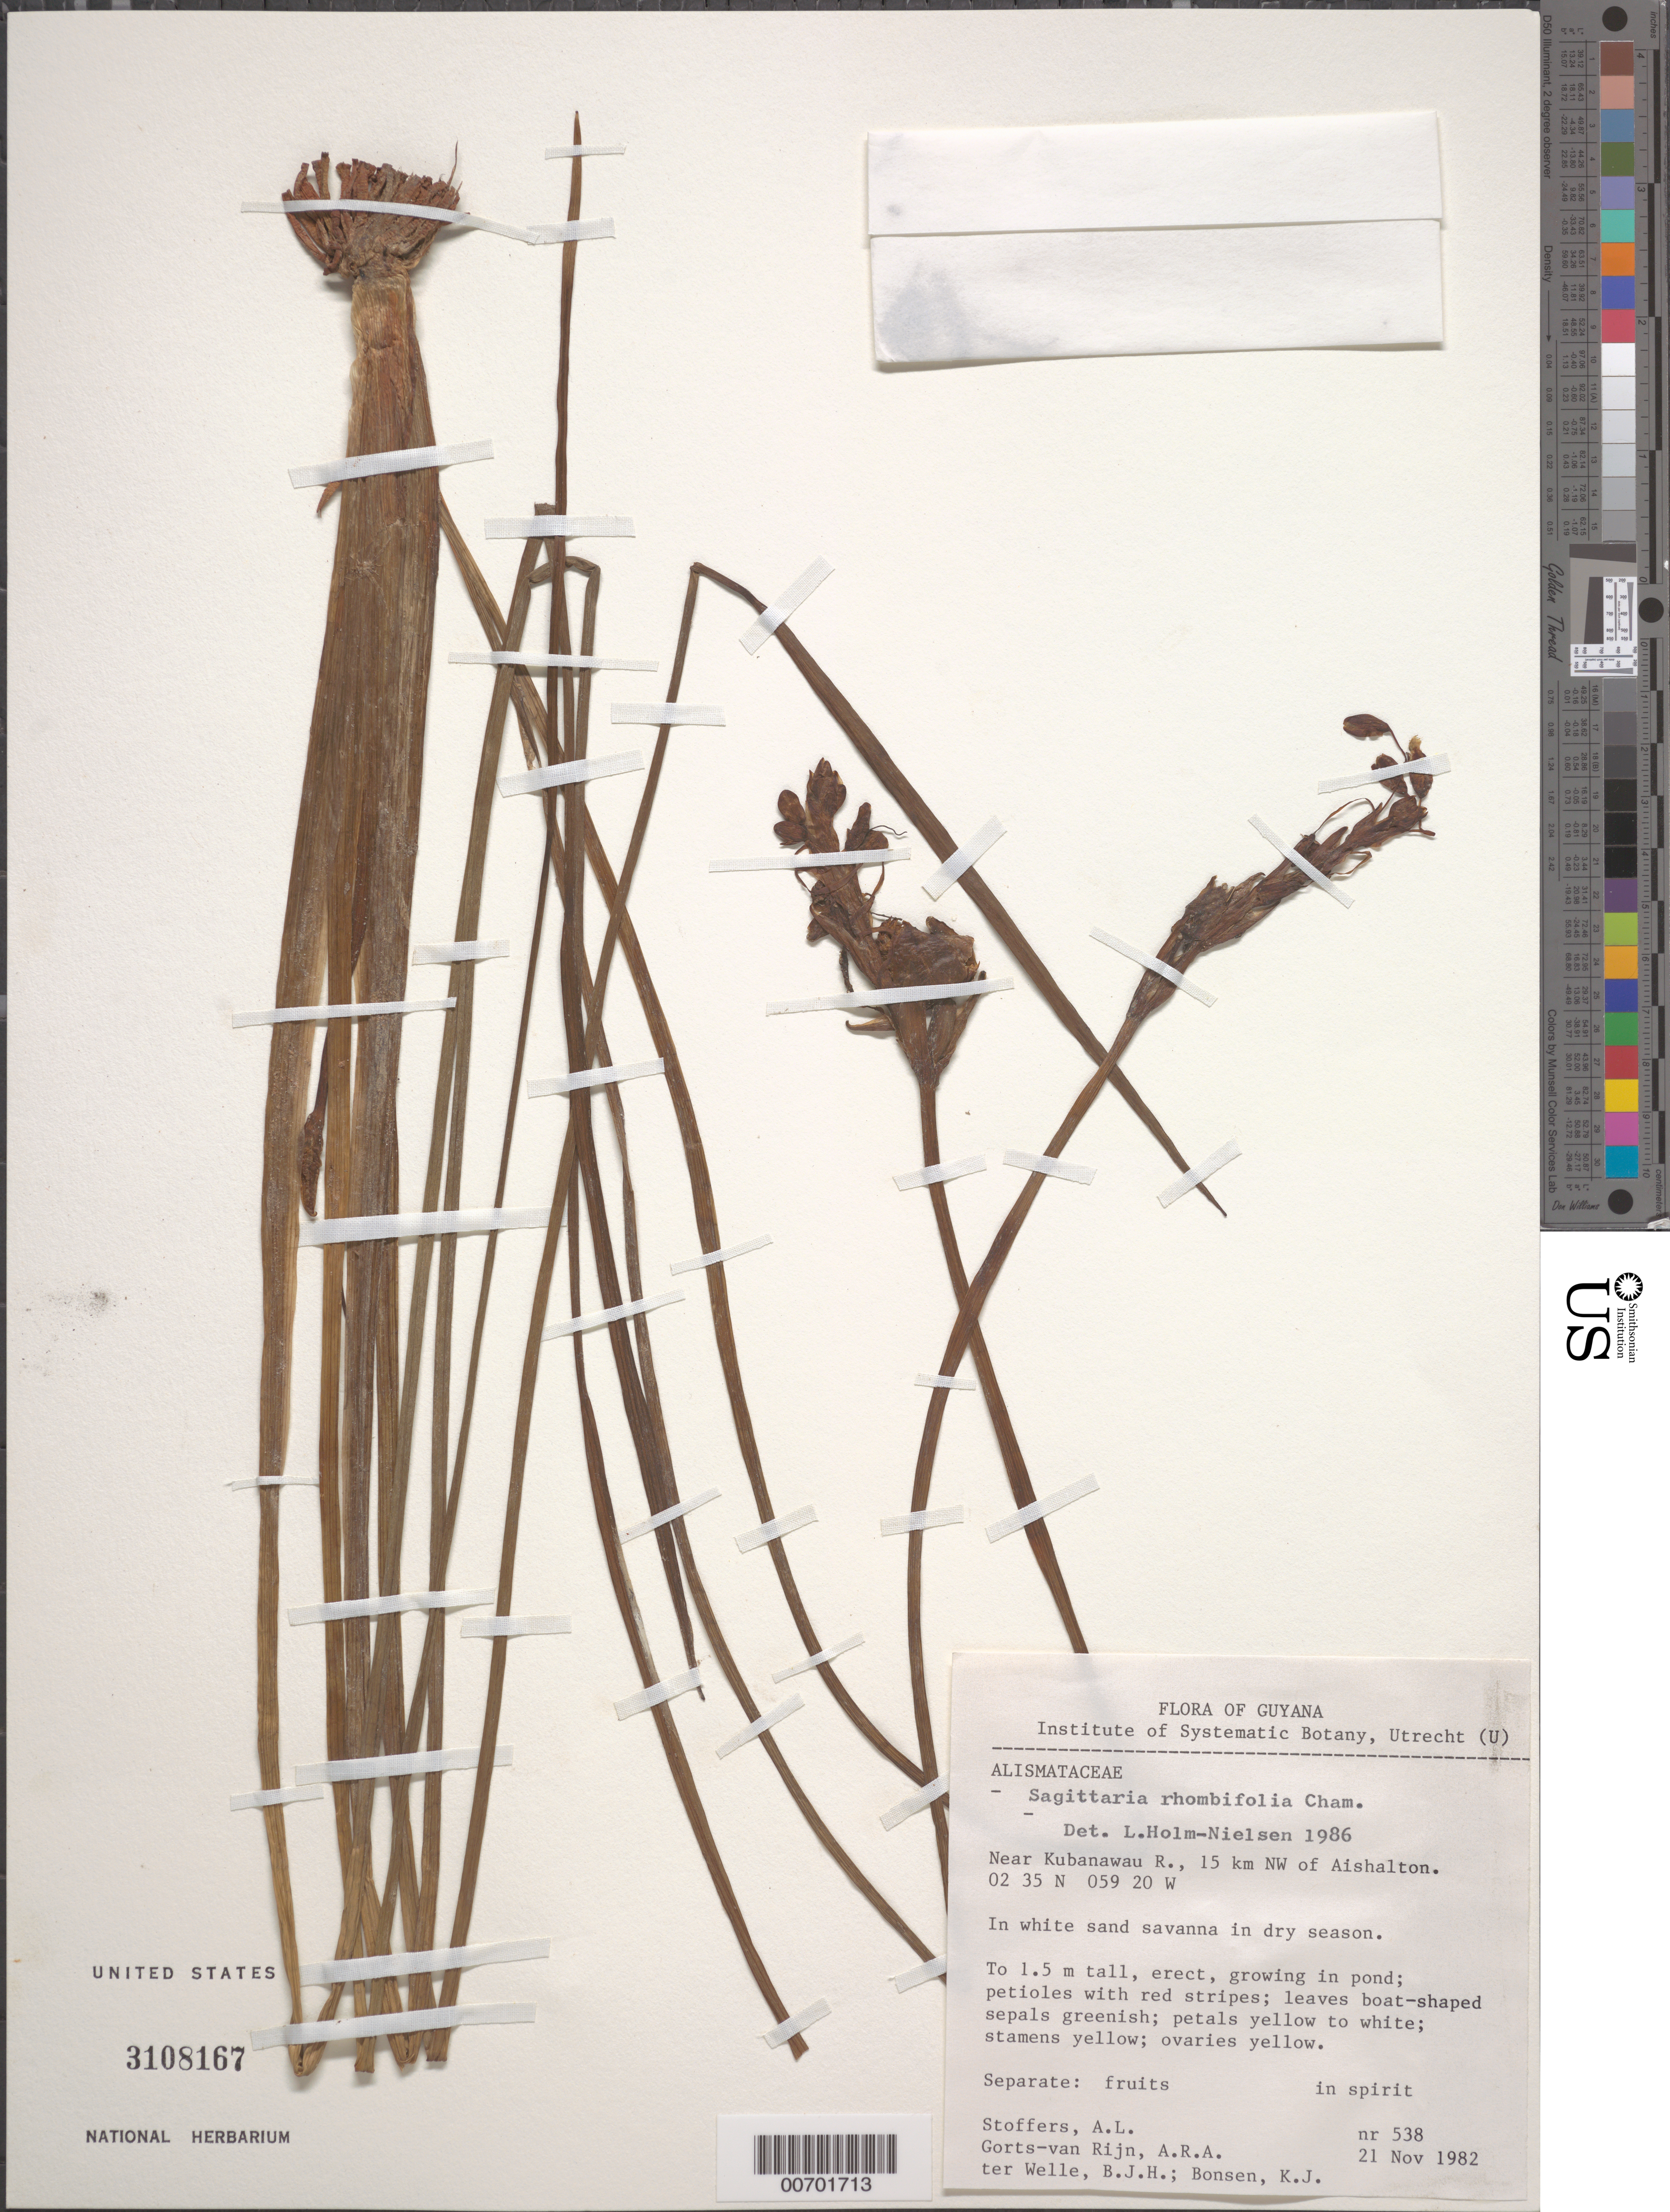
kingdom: Plantae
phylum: Tracheophyta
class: Liliopsida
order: Alismatales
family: Alismataceae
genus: Sagittaria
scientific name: Sagittaria rhombifolia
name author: Cham.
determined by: Holm-Nielsen, L. B.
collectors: A. Stoffers, A. .R. A. Görts-van Rijn, B. Welle & K. Bonsen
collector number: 538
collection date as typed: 21-Nov-82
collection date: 1982-11-21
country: Guyana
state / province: U. Takutu-U. Essequibo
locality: Kubanawau R., 15 km NW of Aishalton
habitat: White sand savanna in dry season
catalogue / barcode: US 3108167